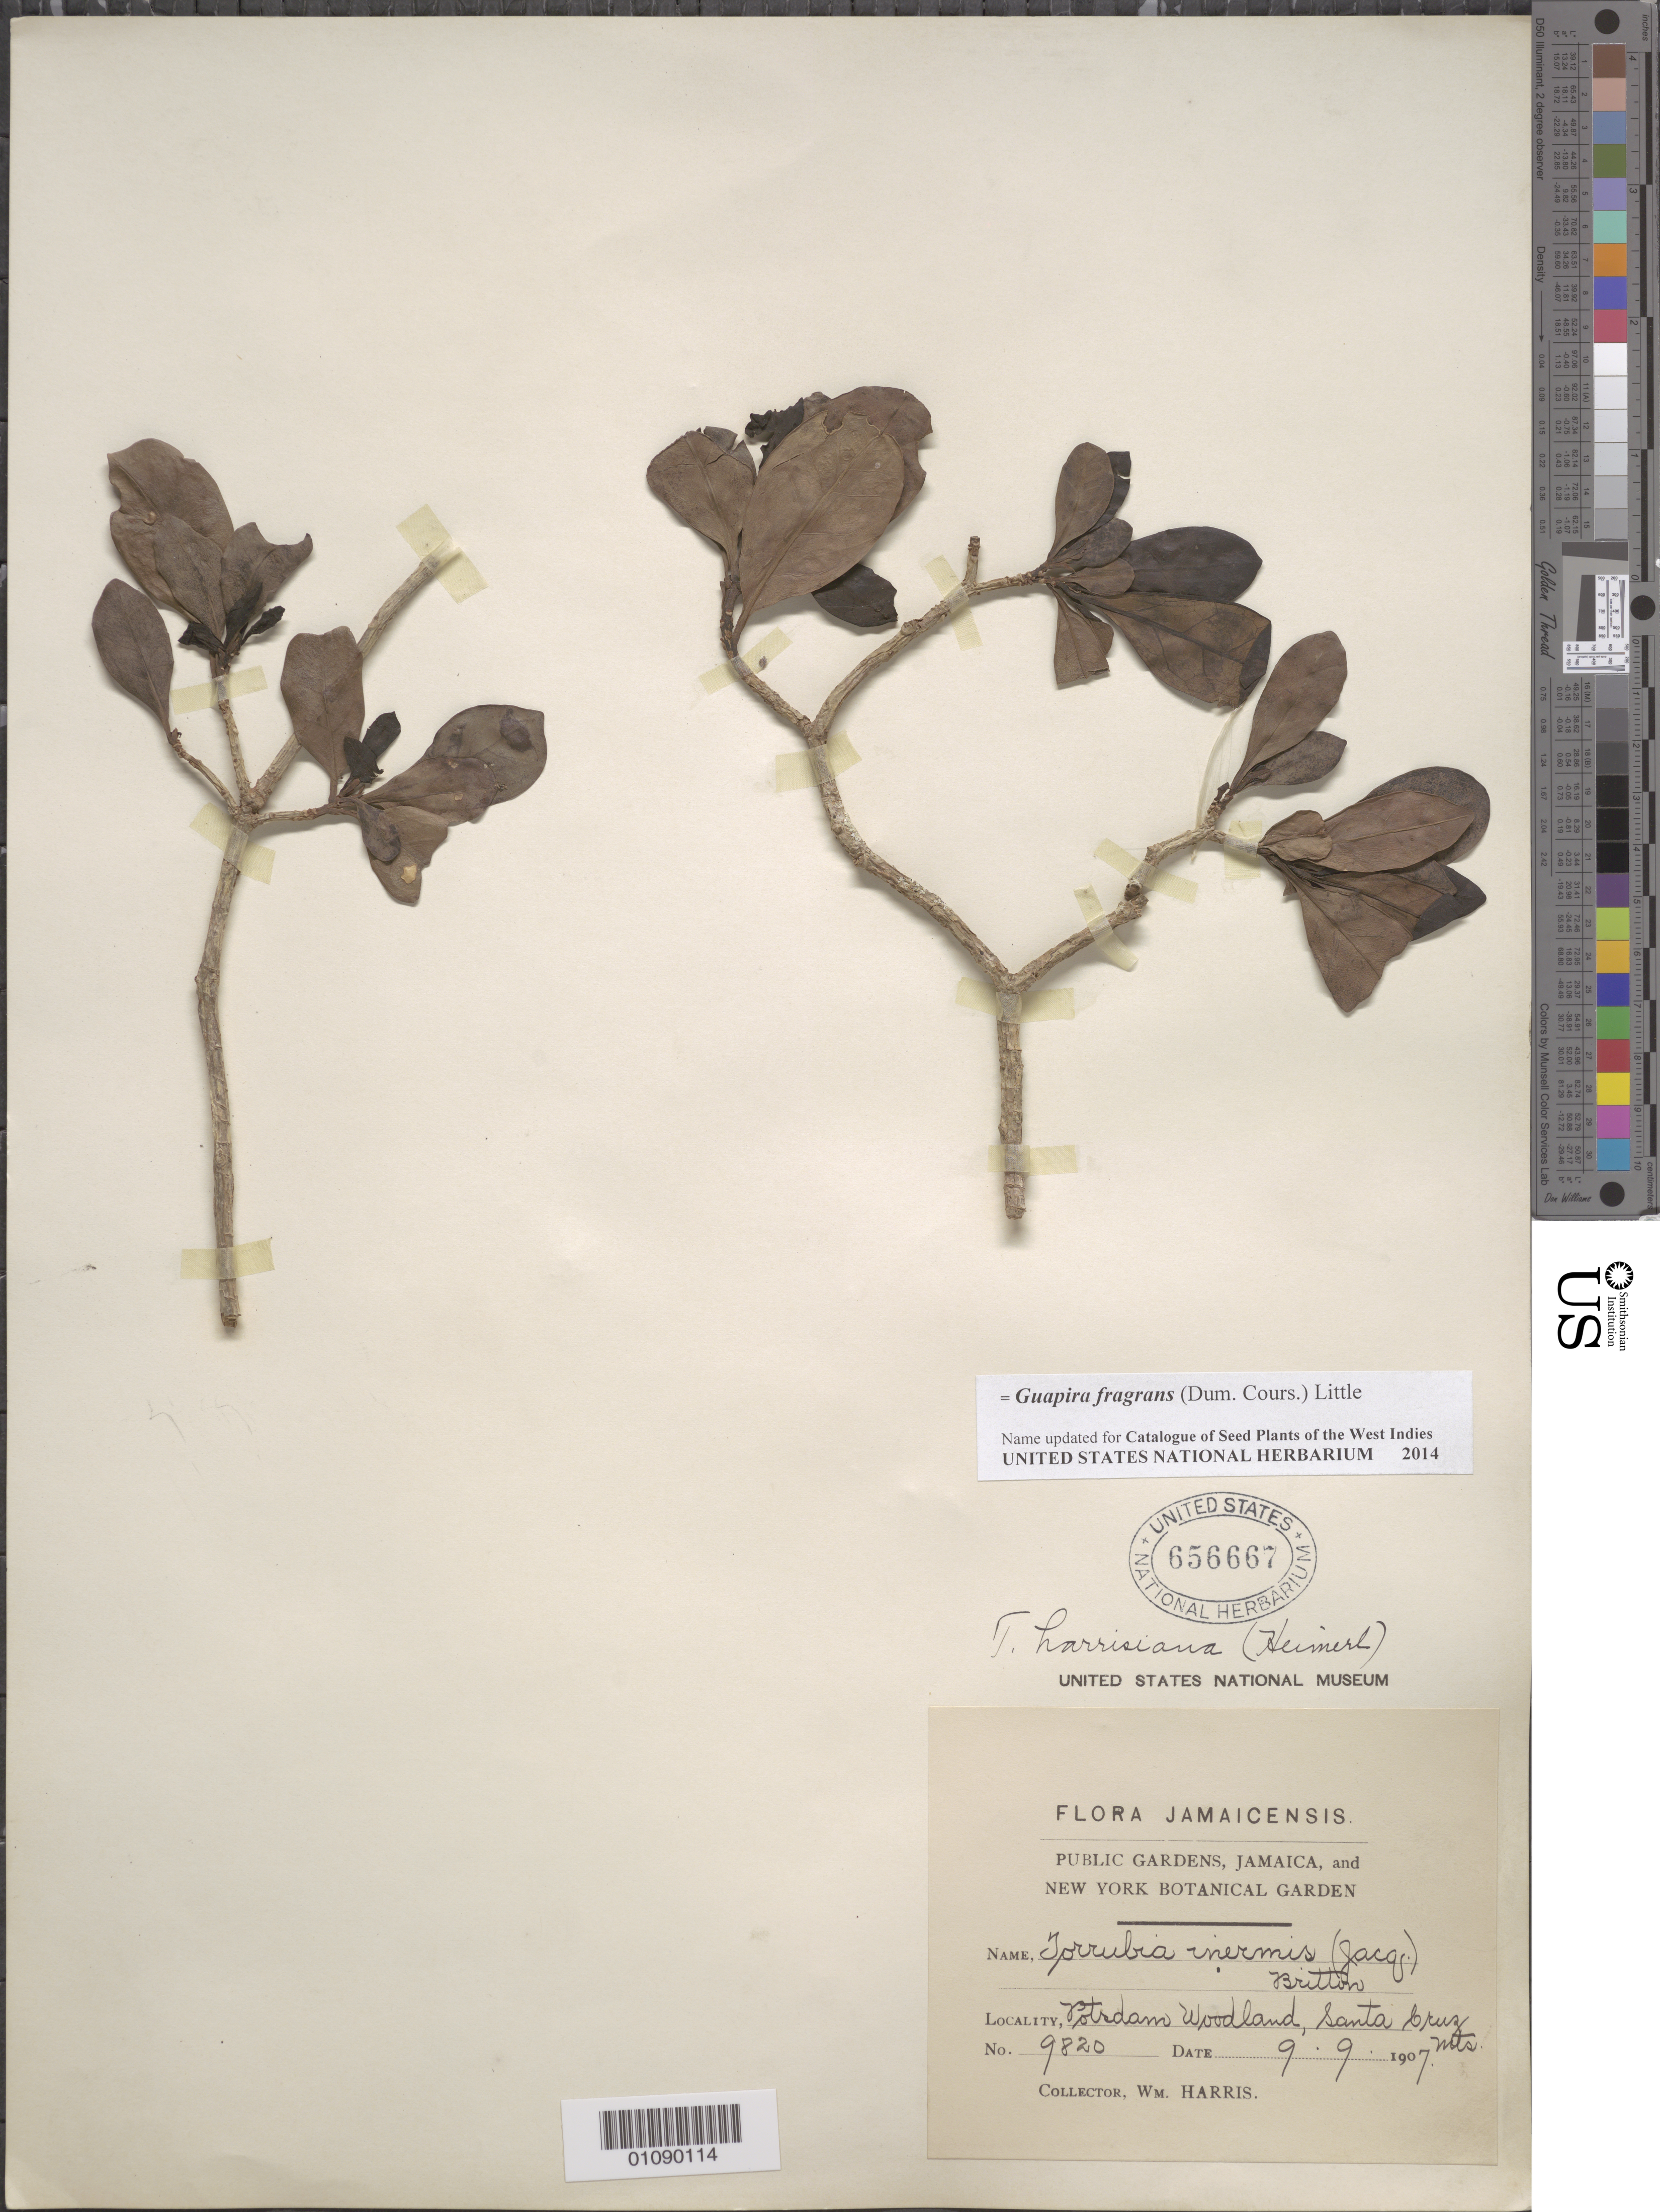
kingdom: Plantae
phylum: Tracheophyta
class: Magnoliopsida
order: Caryophyllales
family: Nyctaginaceae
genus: Guapira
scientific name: Guapira fragrans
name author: (Dum. Cours.) Little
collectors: W. Harris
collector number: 9820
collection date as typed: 09 Sep 1907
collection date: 1907-09-09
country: Jamaica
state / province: Saint Elizabeth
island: Jamaica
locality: Potsdam Woodland, Santa Cruz Mts.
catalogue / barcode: US 656667